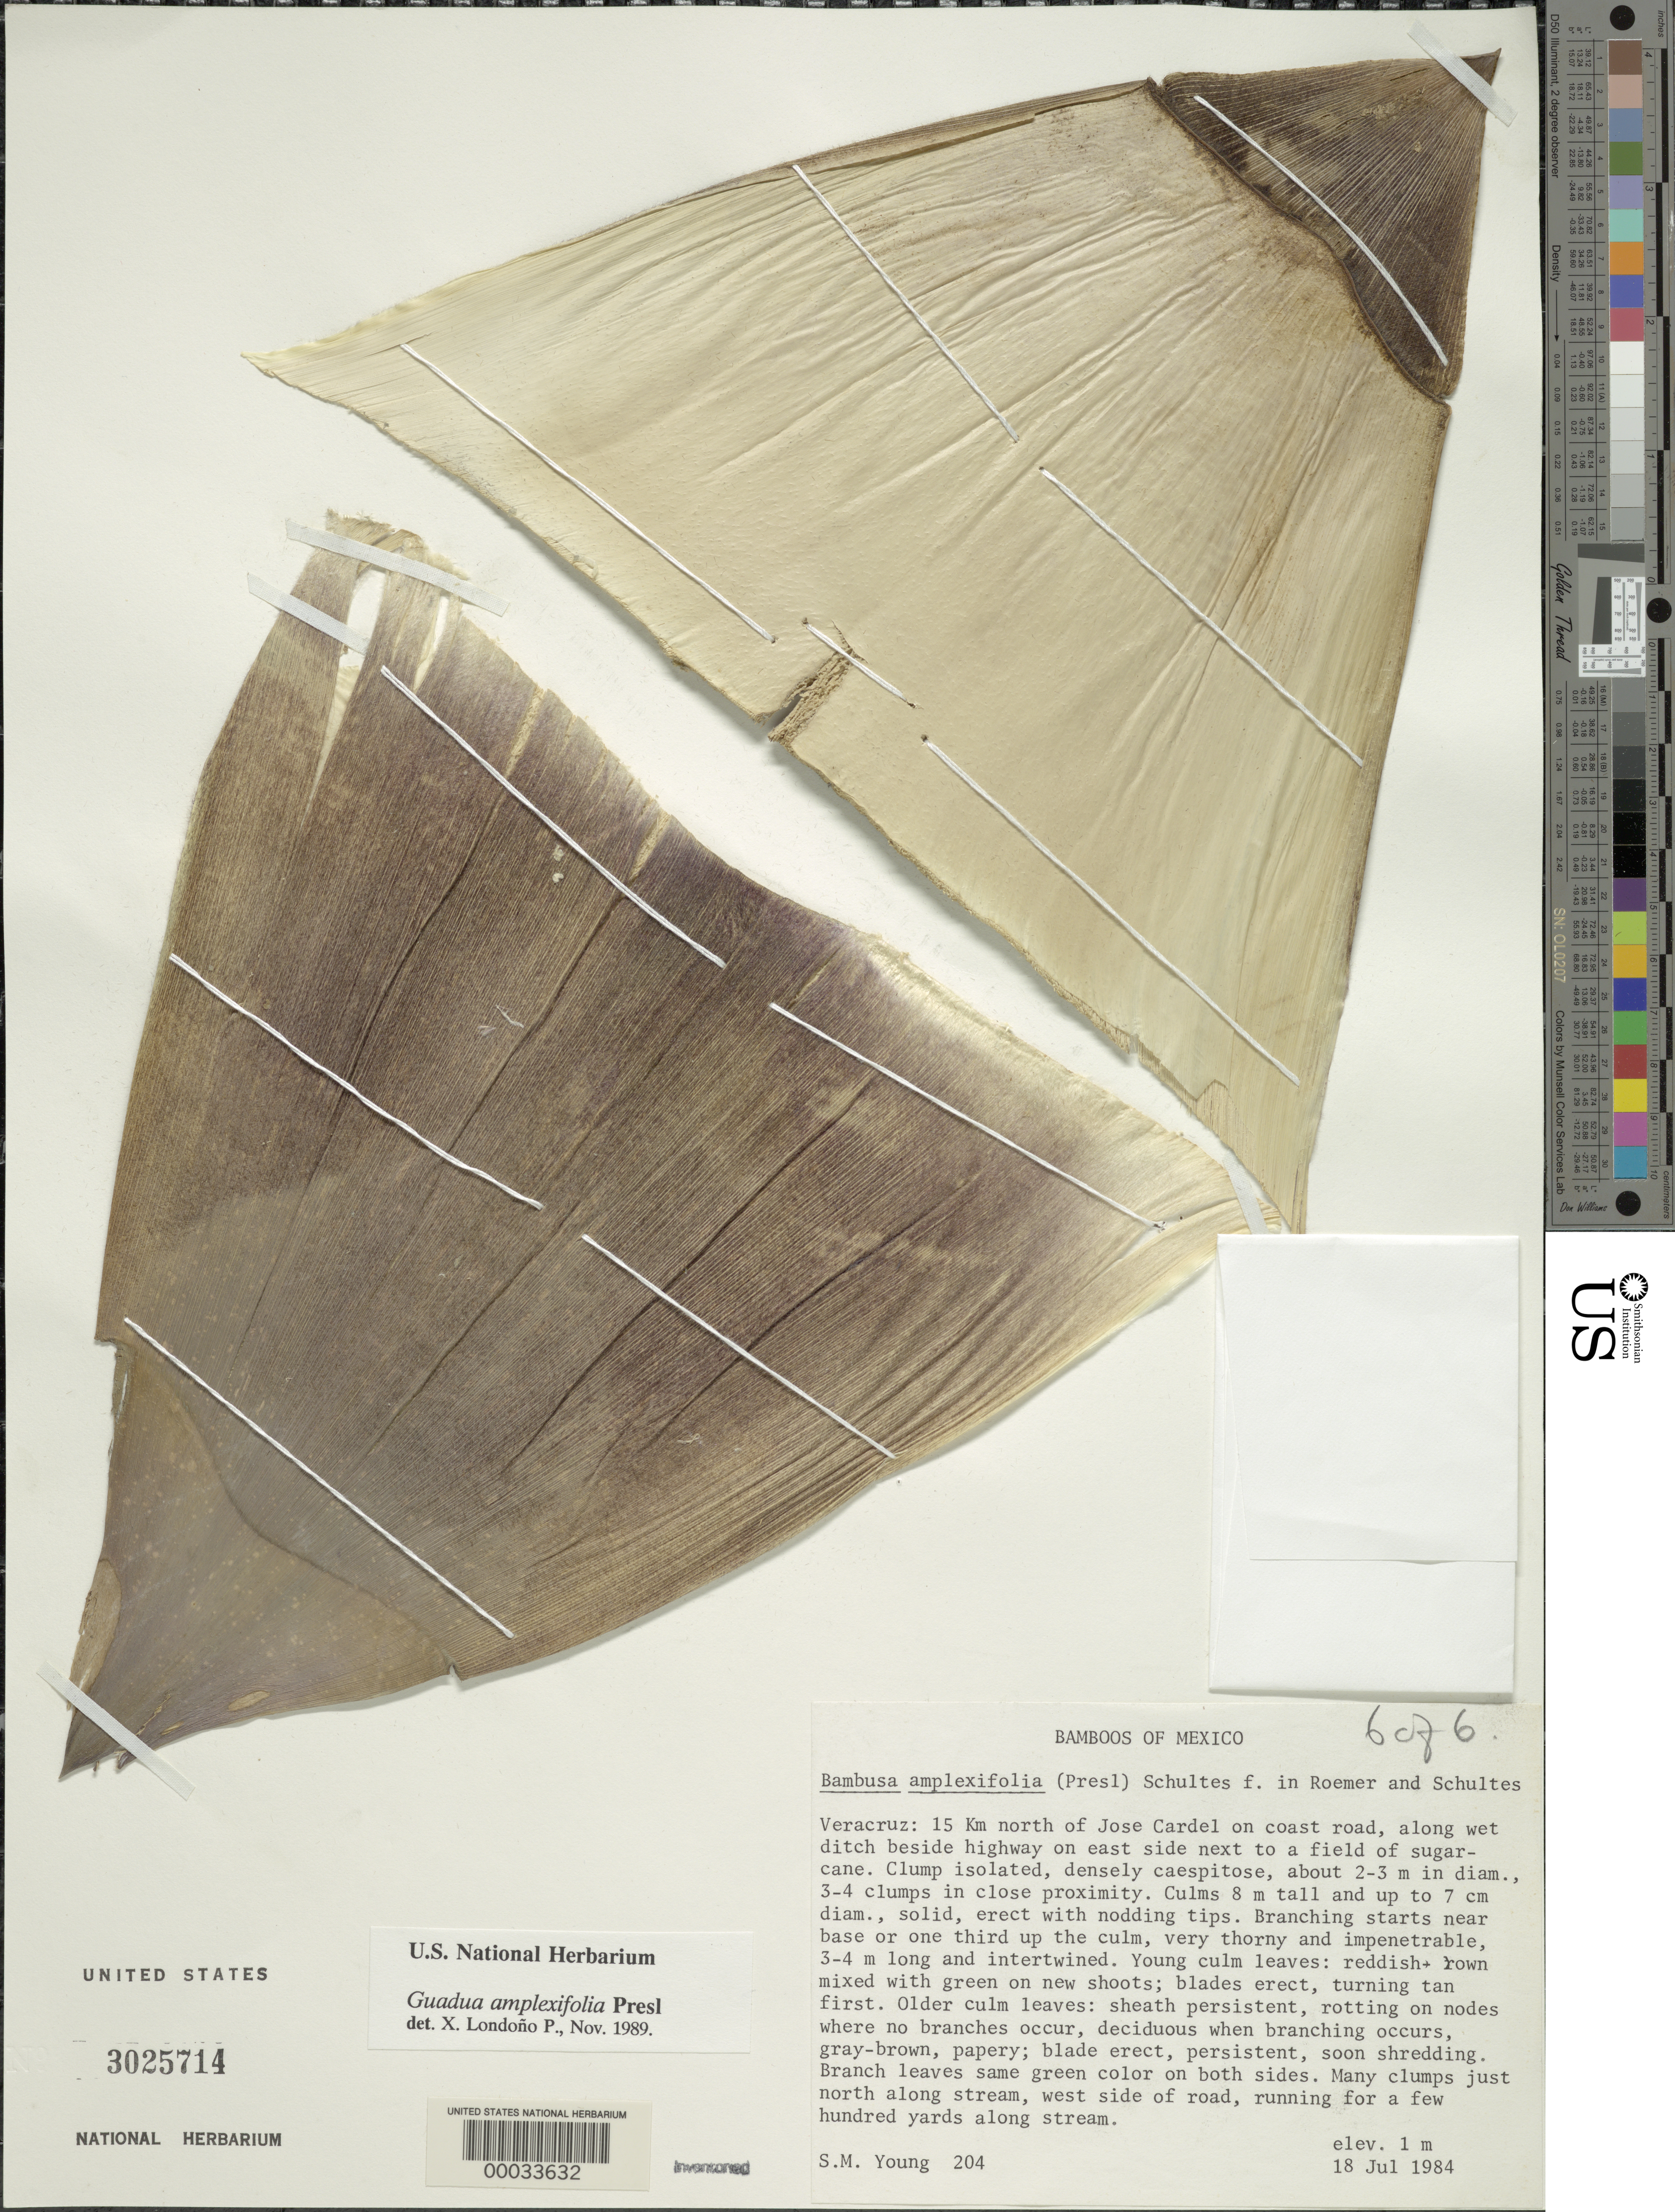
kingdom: Plantae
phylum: Tracheophyta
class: Liliopsida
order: Poales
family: Poaceae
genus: Guadua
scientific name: Guadua amplexifolia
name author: J. Presl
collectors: S. Young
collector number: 204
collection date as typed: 18 Jul 1984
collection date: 1984-07-18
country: Mexico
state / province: Veracruz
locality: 15 km N of Jose Cardel on coast road, along wet ditch beside highway on E side next to a field of sugar cane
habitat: Along stream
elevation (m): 1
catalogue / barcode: US 3025714